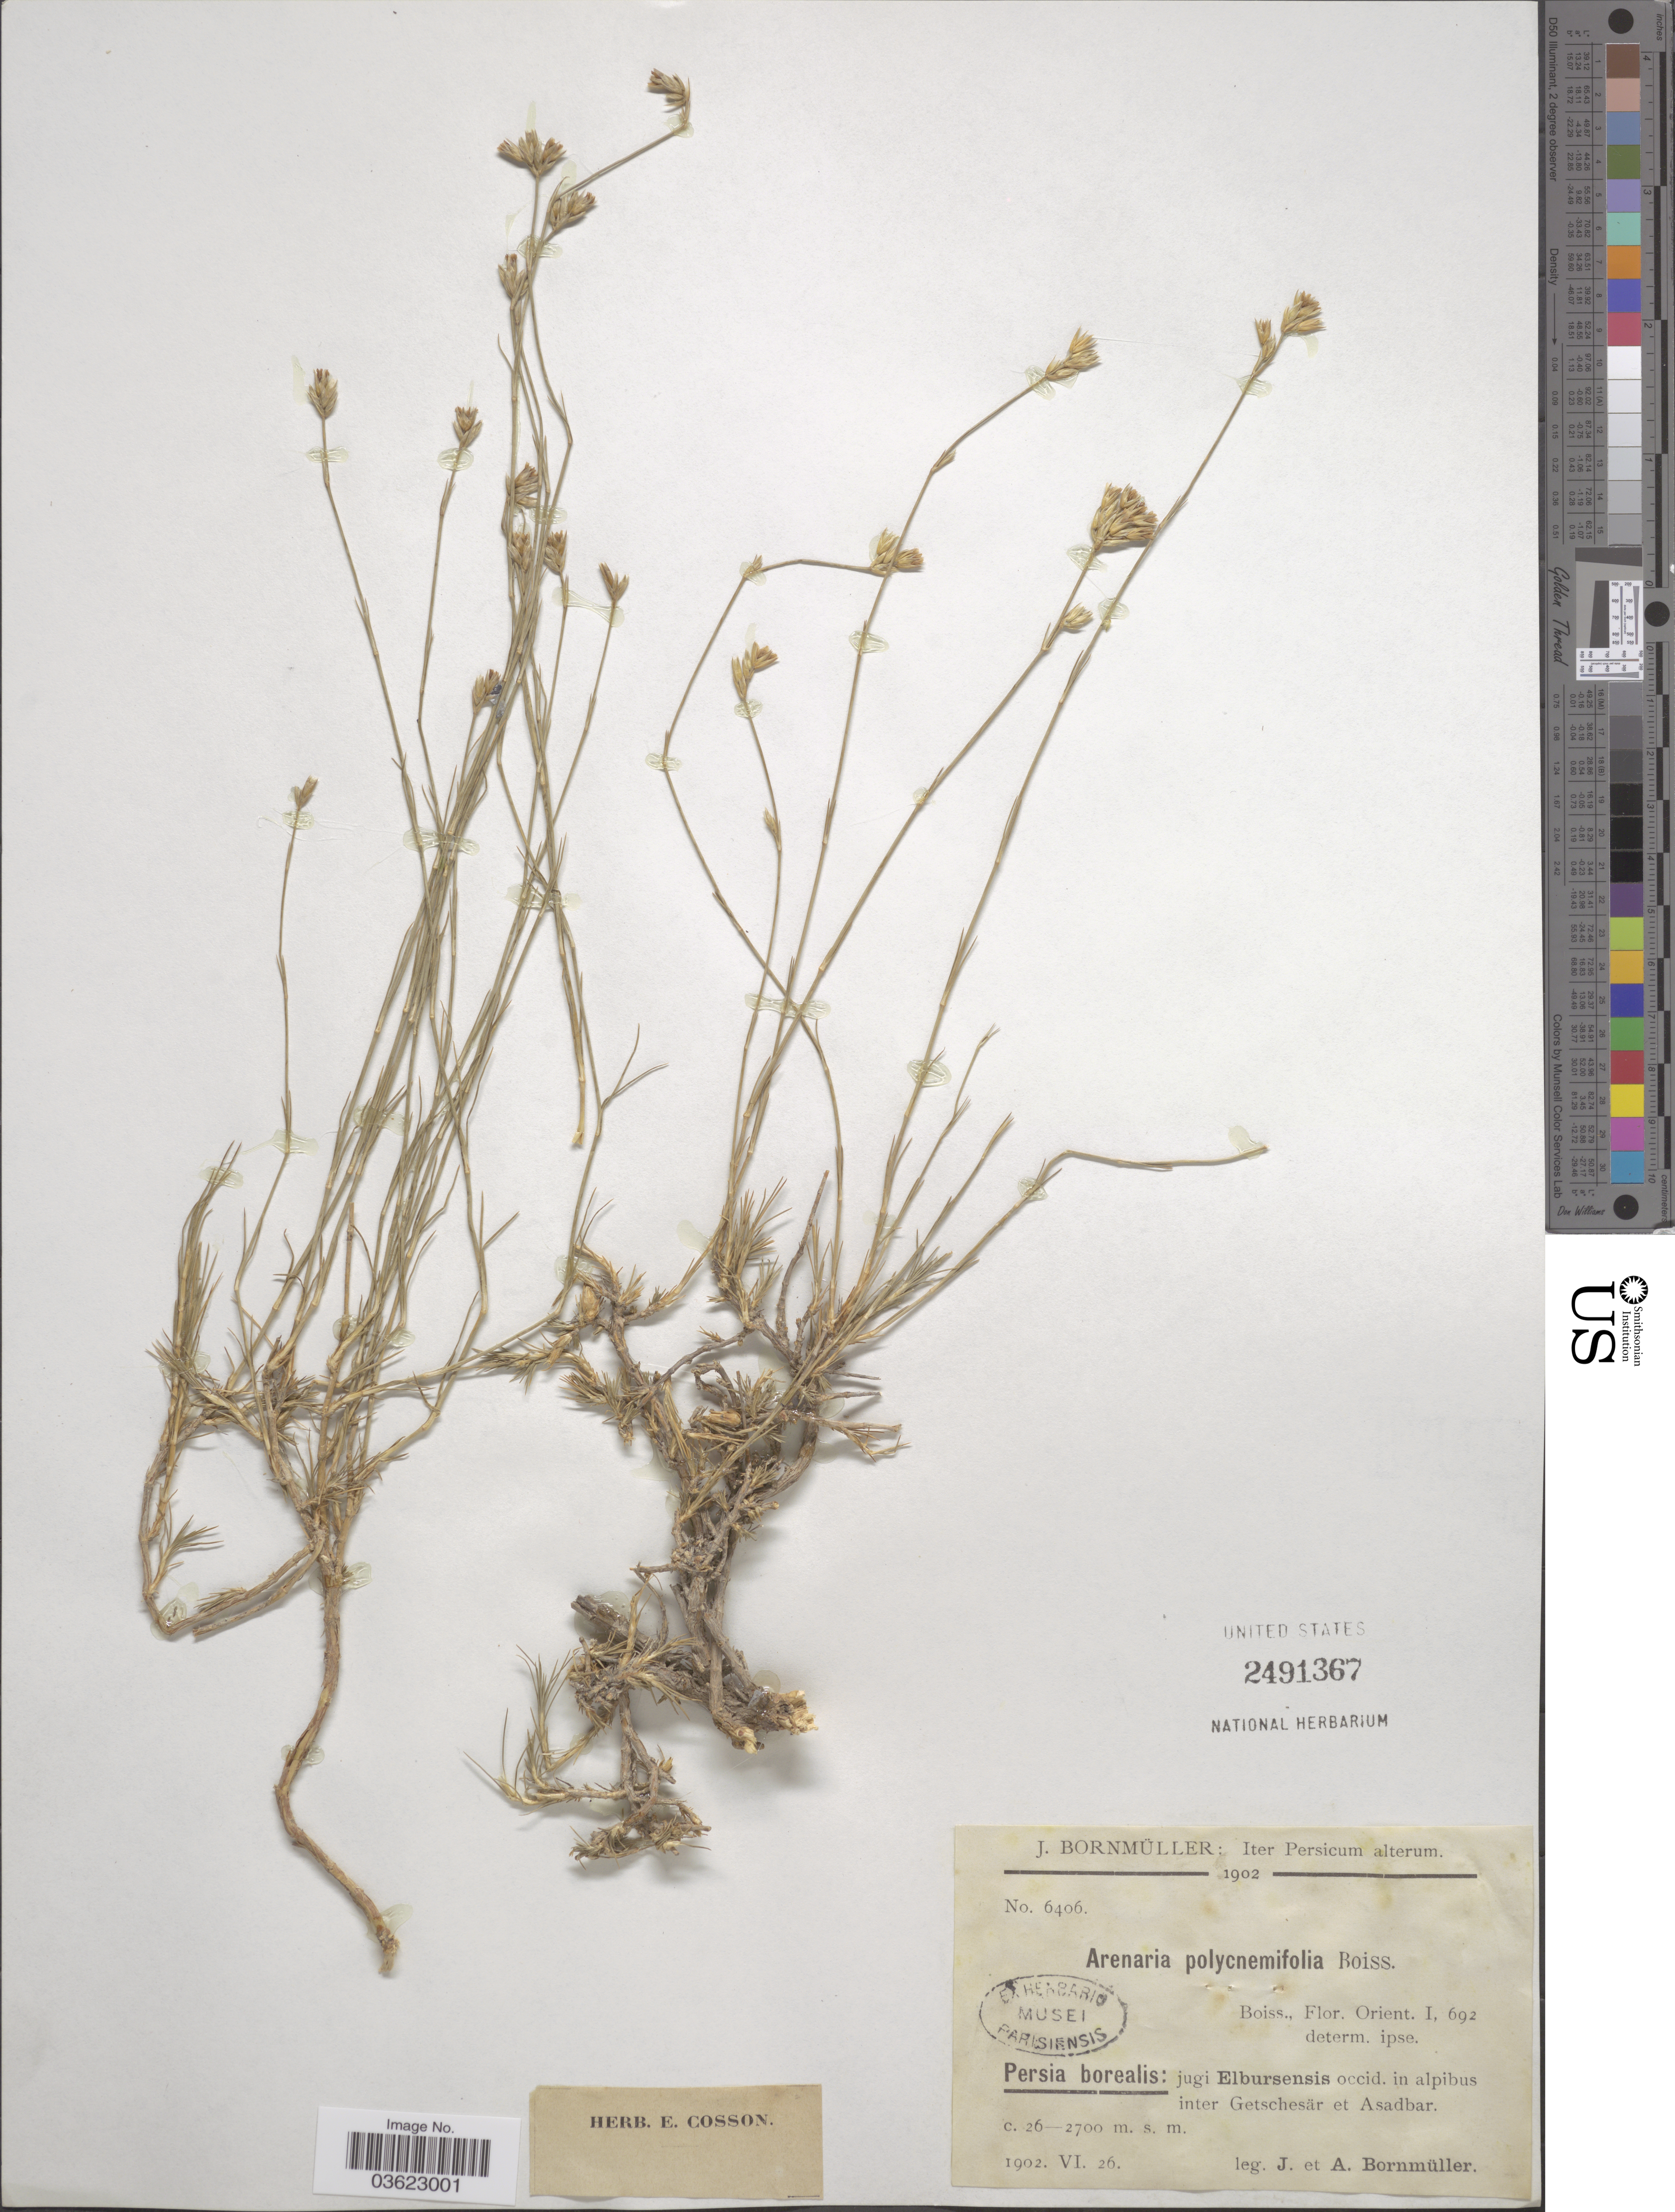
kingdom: Plantae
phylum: Tracheophyta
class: Magnoliopsida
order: Caryophyllales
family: Caryophyllaceae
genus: Eremogone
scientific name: Eremogone polycnemifolia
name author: (Boiss.) Holub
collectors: J. Bornmüller & A. Bornmüller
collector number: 6406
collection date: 1902-06-26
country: Iran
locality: Persia borealis: jugi Elbursensis occid. in alpibus inter Getschesär et Asadbar.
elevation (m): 2600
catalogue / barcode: US 2491367